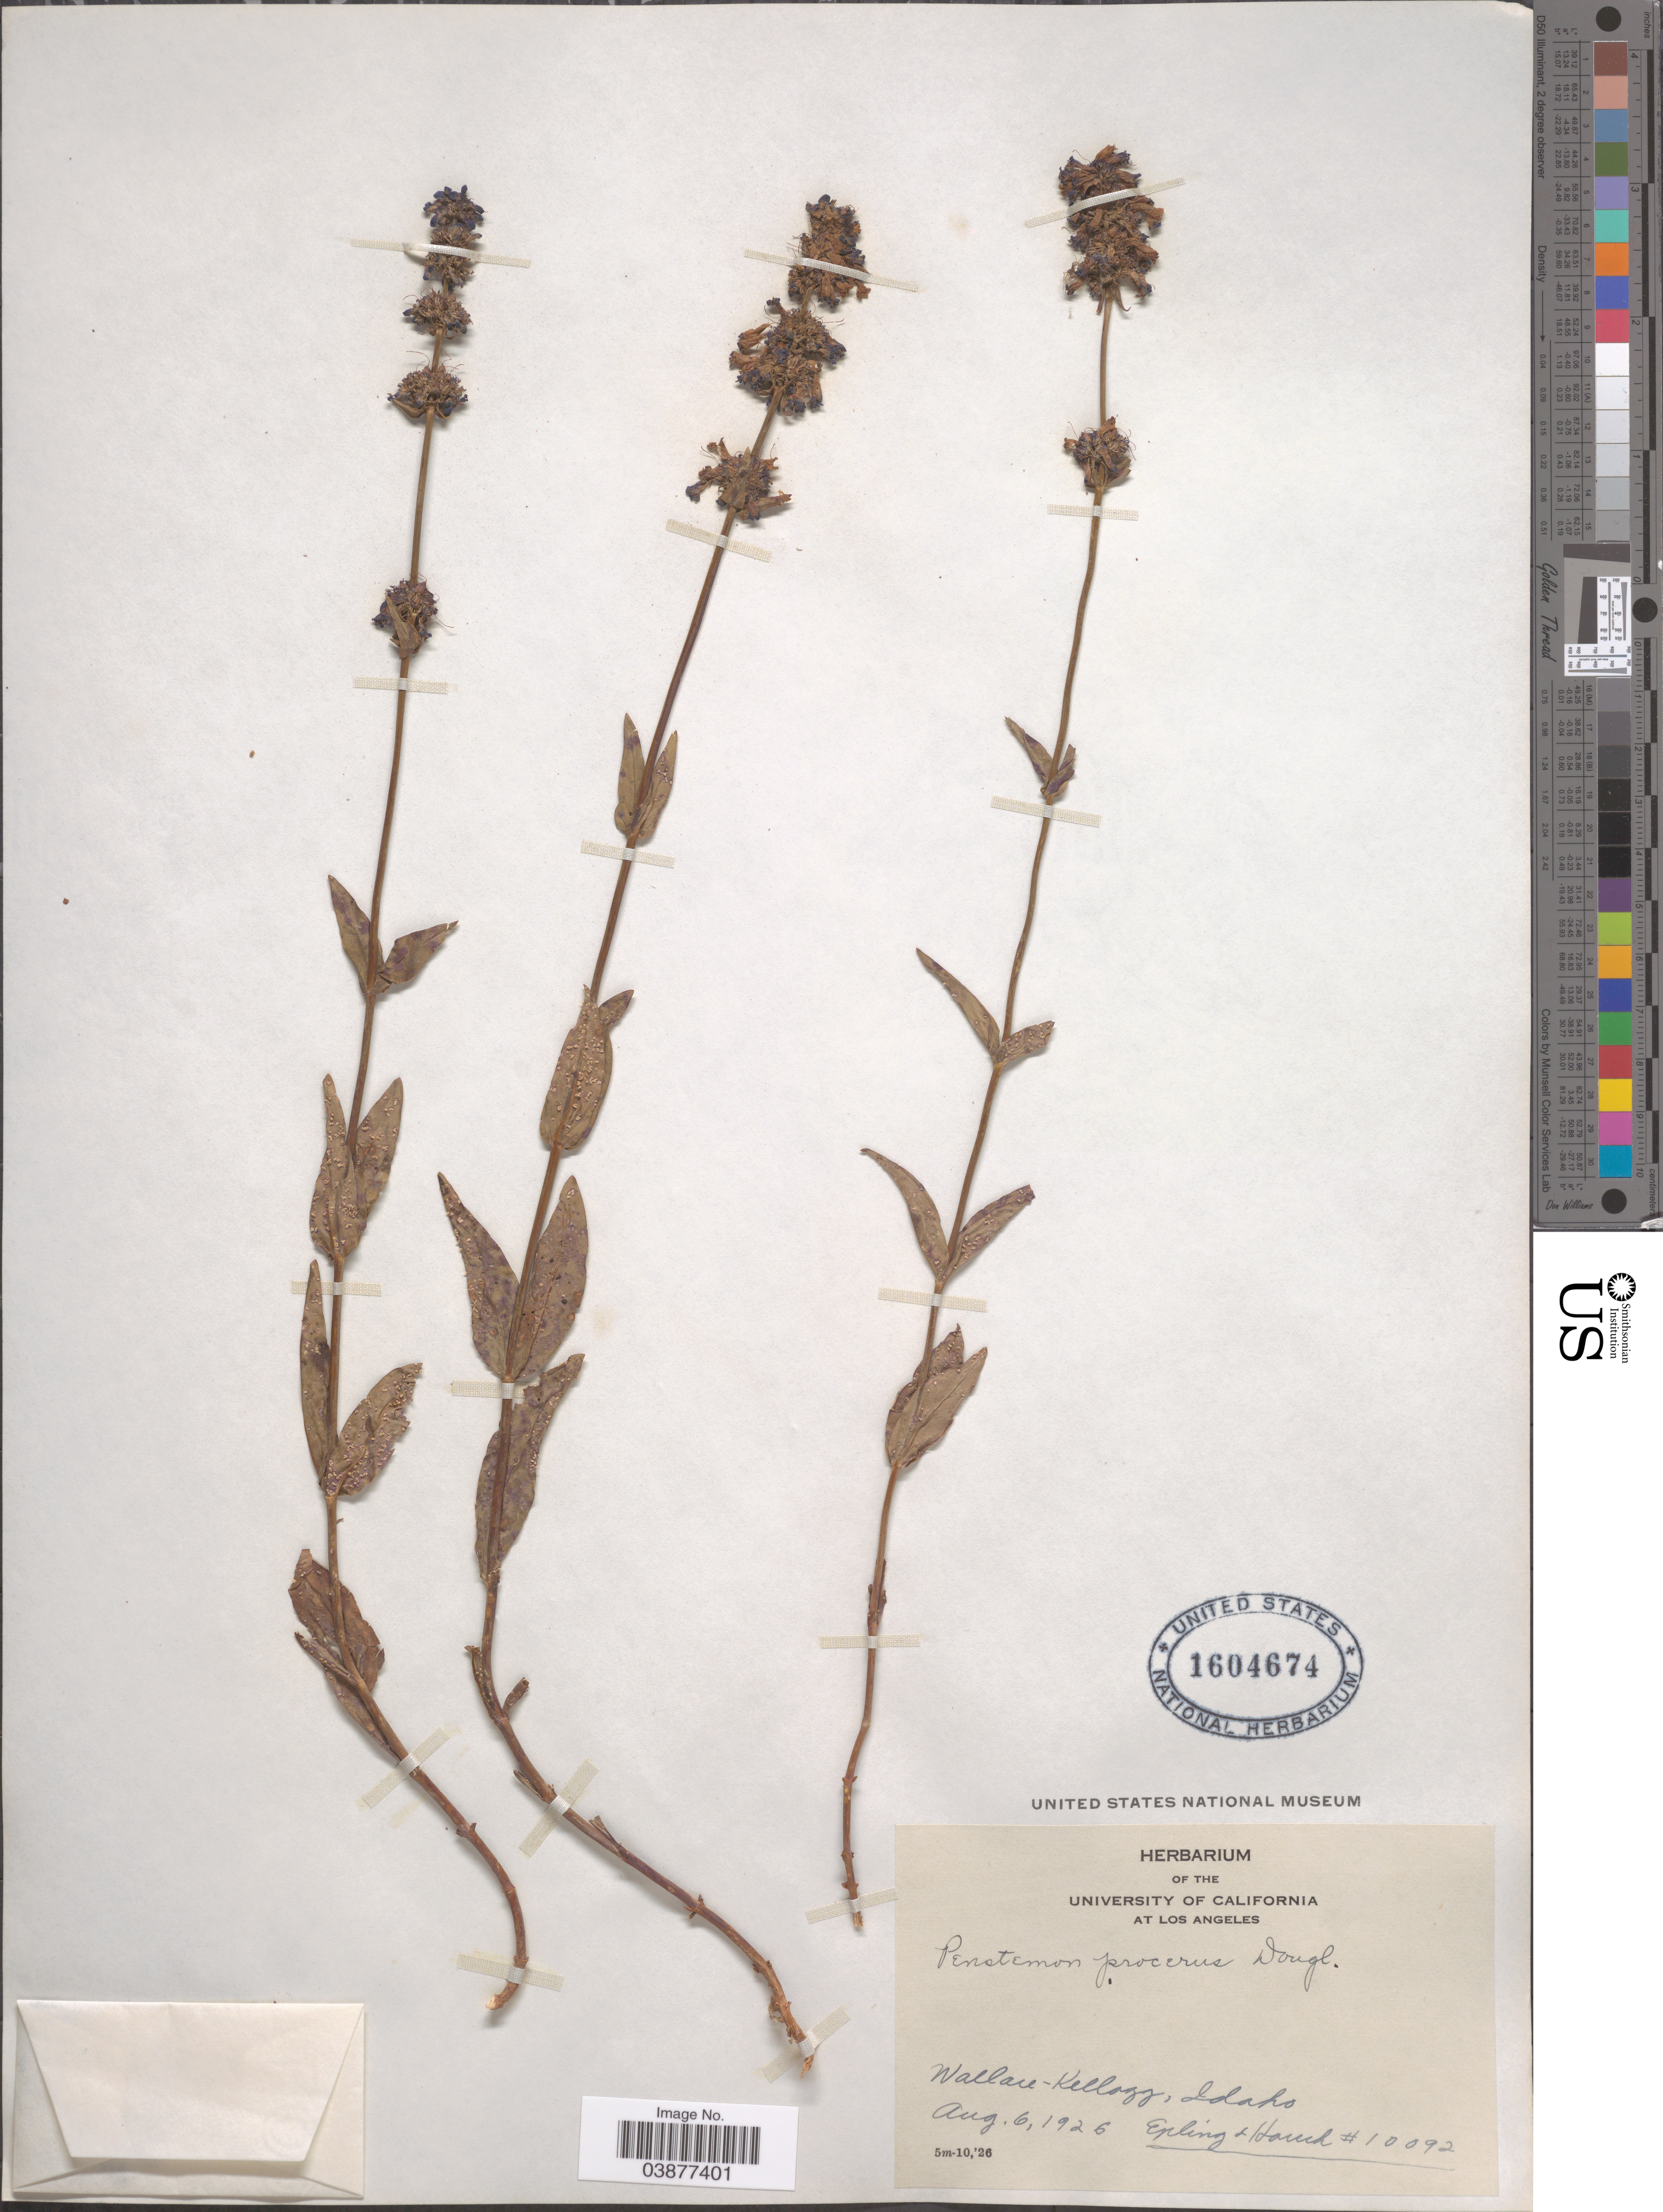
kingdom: Plantae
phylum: Tracheophyta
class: Magnoliopsida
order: Lamiales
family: Plantaginaceae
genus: Penstemon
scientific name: Penstemon procerus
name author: Douglas ex Graham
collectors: -- Epling & Houch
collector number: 10092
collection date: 1926-08-06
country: United States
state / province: Idaho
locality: Wallare-Kellogg.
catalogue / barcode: US 1604674